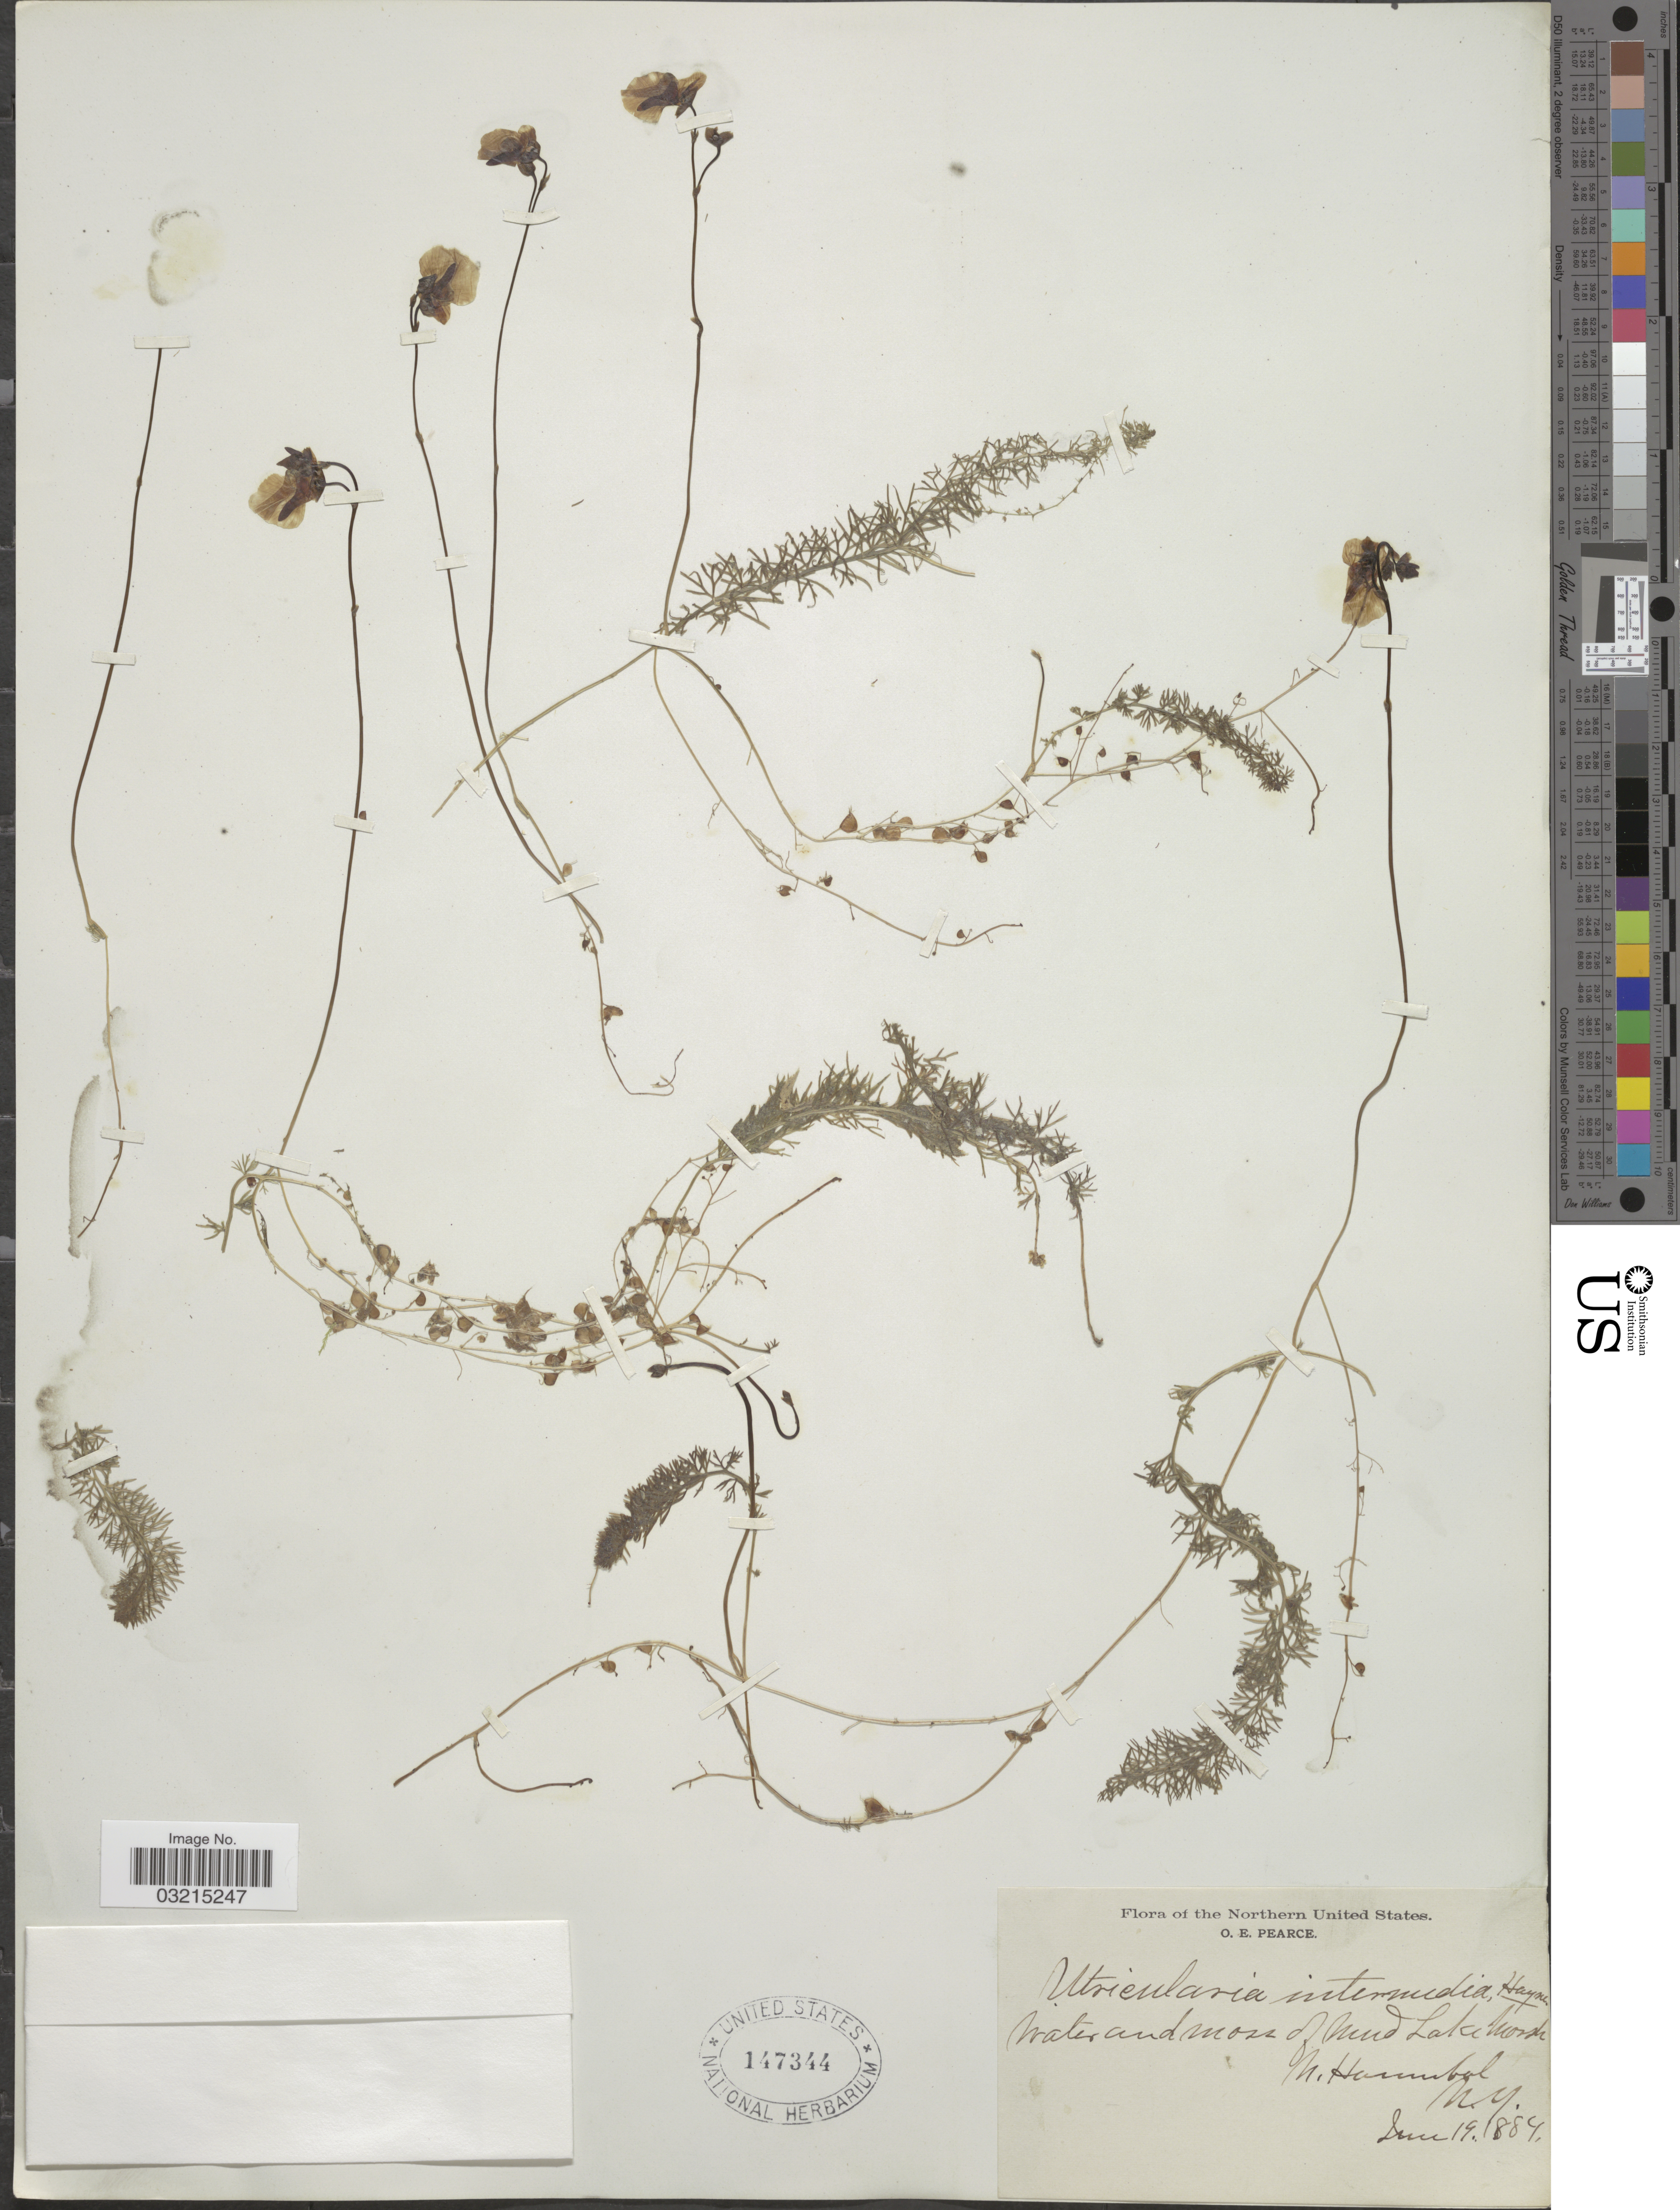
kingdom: Plantae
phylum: Tracheophyta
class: Magnoliopsida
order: Lamiales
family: Lentibulariaceae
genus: Utricularia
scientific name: Utricularia intermedia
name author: Hayne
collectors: O. E. Pearce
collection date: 1884-06-19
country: United States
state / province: New York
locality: The Northern United States. Water and moss of Mud Lake Marsh N. Hannibal.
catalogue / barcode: US 147344